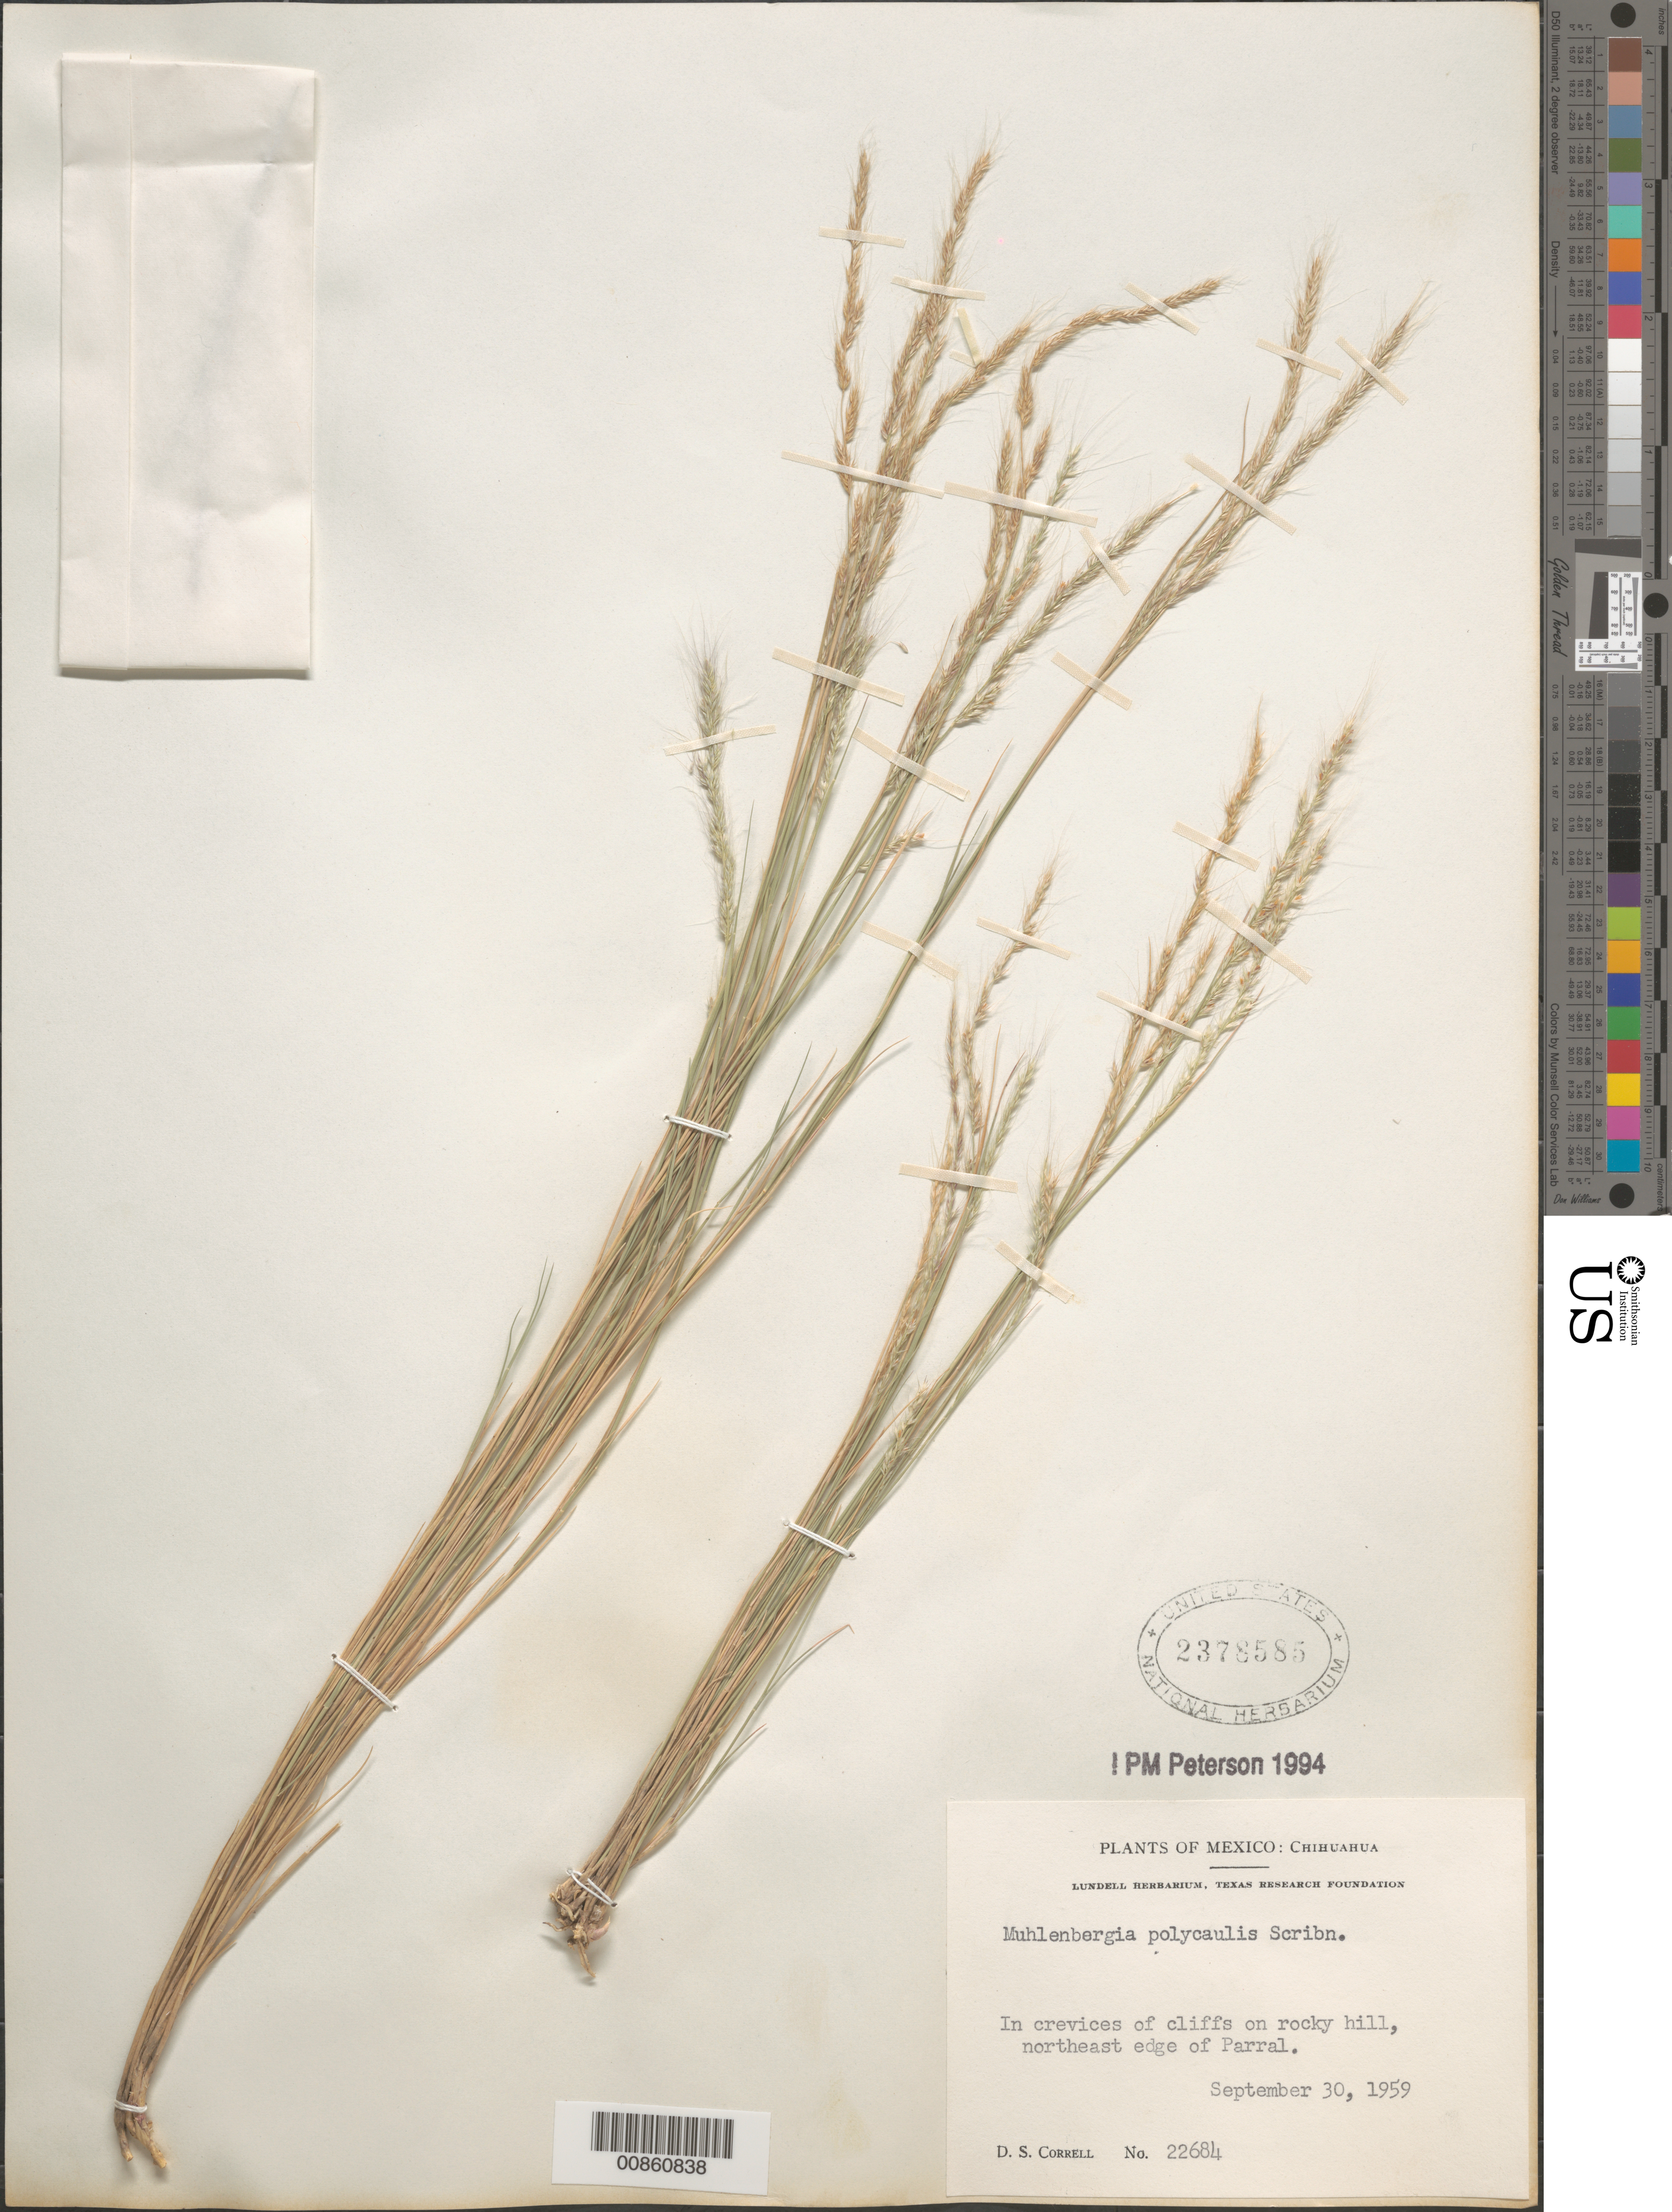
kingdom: Plantae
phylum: Tracheophyta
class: Liliopsida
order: Poales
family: Poaceae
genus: Muhlenbergia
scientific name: Muhlenbergia polycaulis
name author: Scribn.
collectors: D. S. Correll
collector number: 22684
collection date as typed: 30 Sep 1959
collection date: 1959-09-30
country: Mexico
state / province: Chihuahua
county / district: Parral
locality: NE edge of Parral, mpio. Parral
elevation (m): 2200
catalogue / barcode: US 2378585